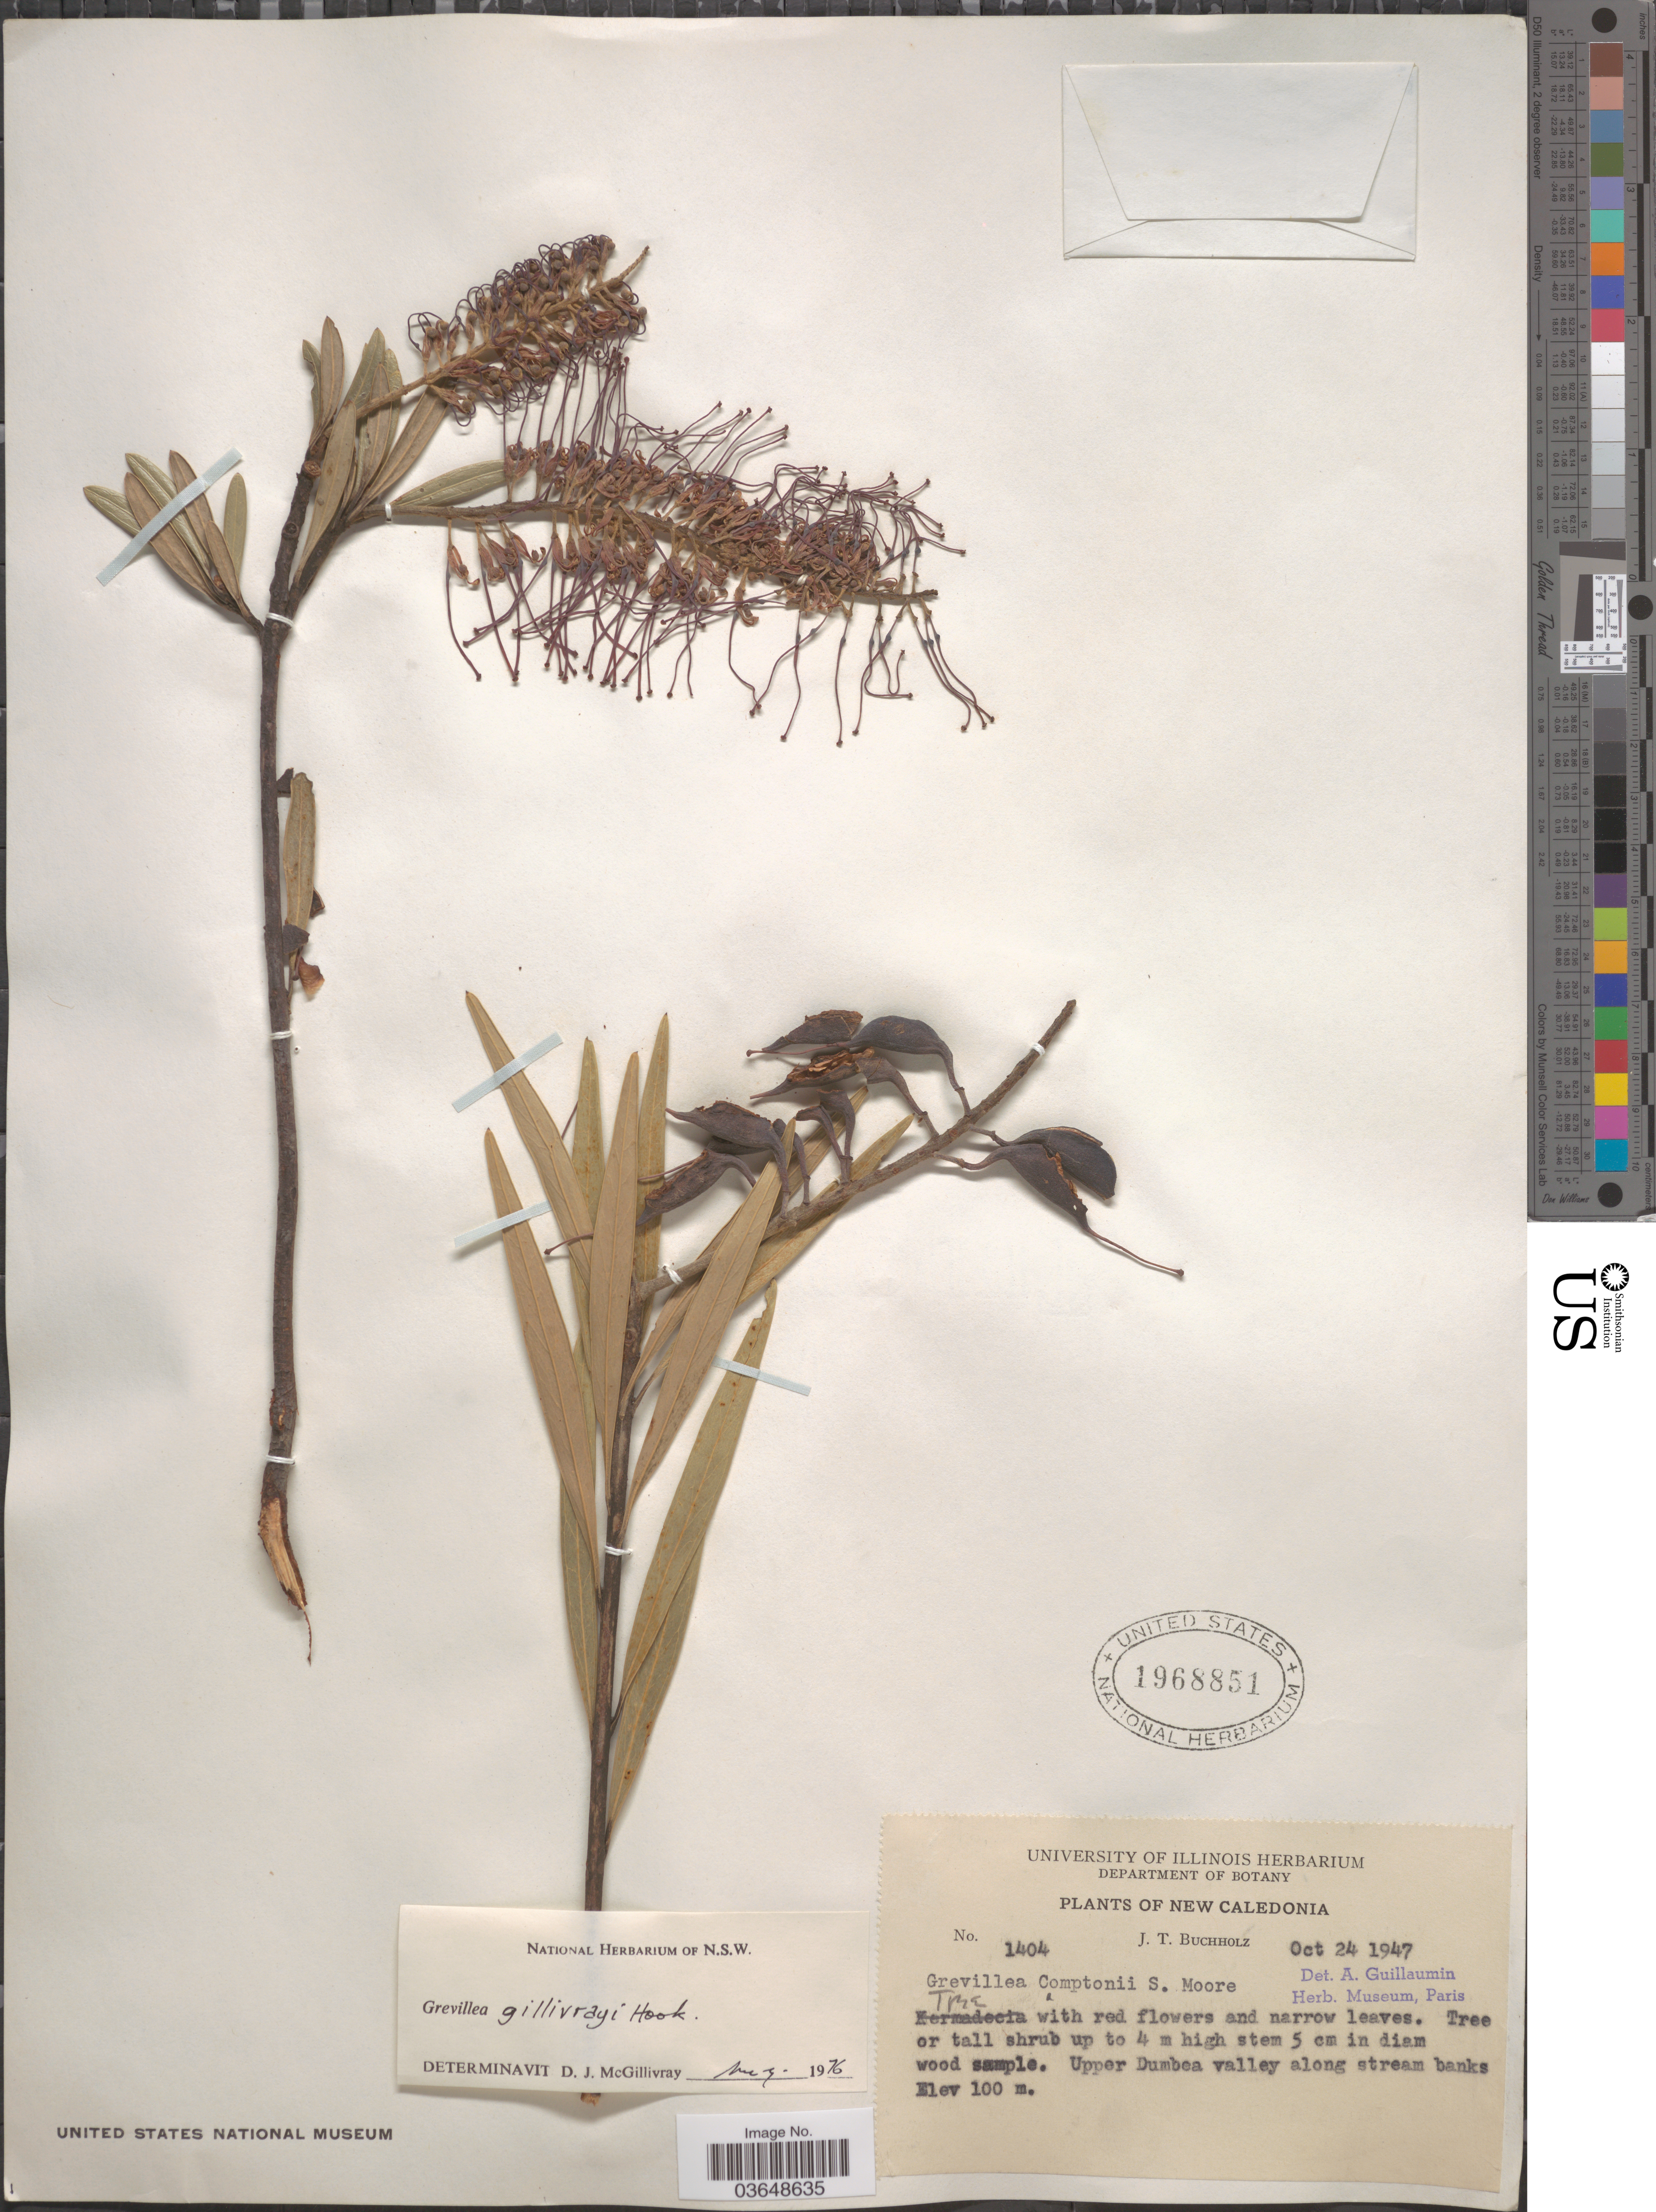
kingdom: Plantae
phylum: Tracheophyta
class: Magnoliopsida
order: Proteales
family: Proteaceae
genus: Grevillea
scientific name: Grevillea gillivrayi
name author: Hook.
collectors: J. T. Buchholz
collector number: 1404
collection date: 1947-10-24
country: New Caledonia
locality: Upper Dumbea valley along banks of stream.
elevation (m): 100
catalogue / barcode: US 1968851